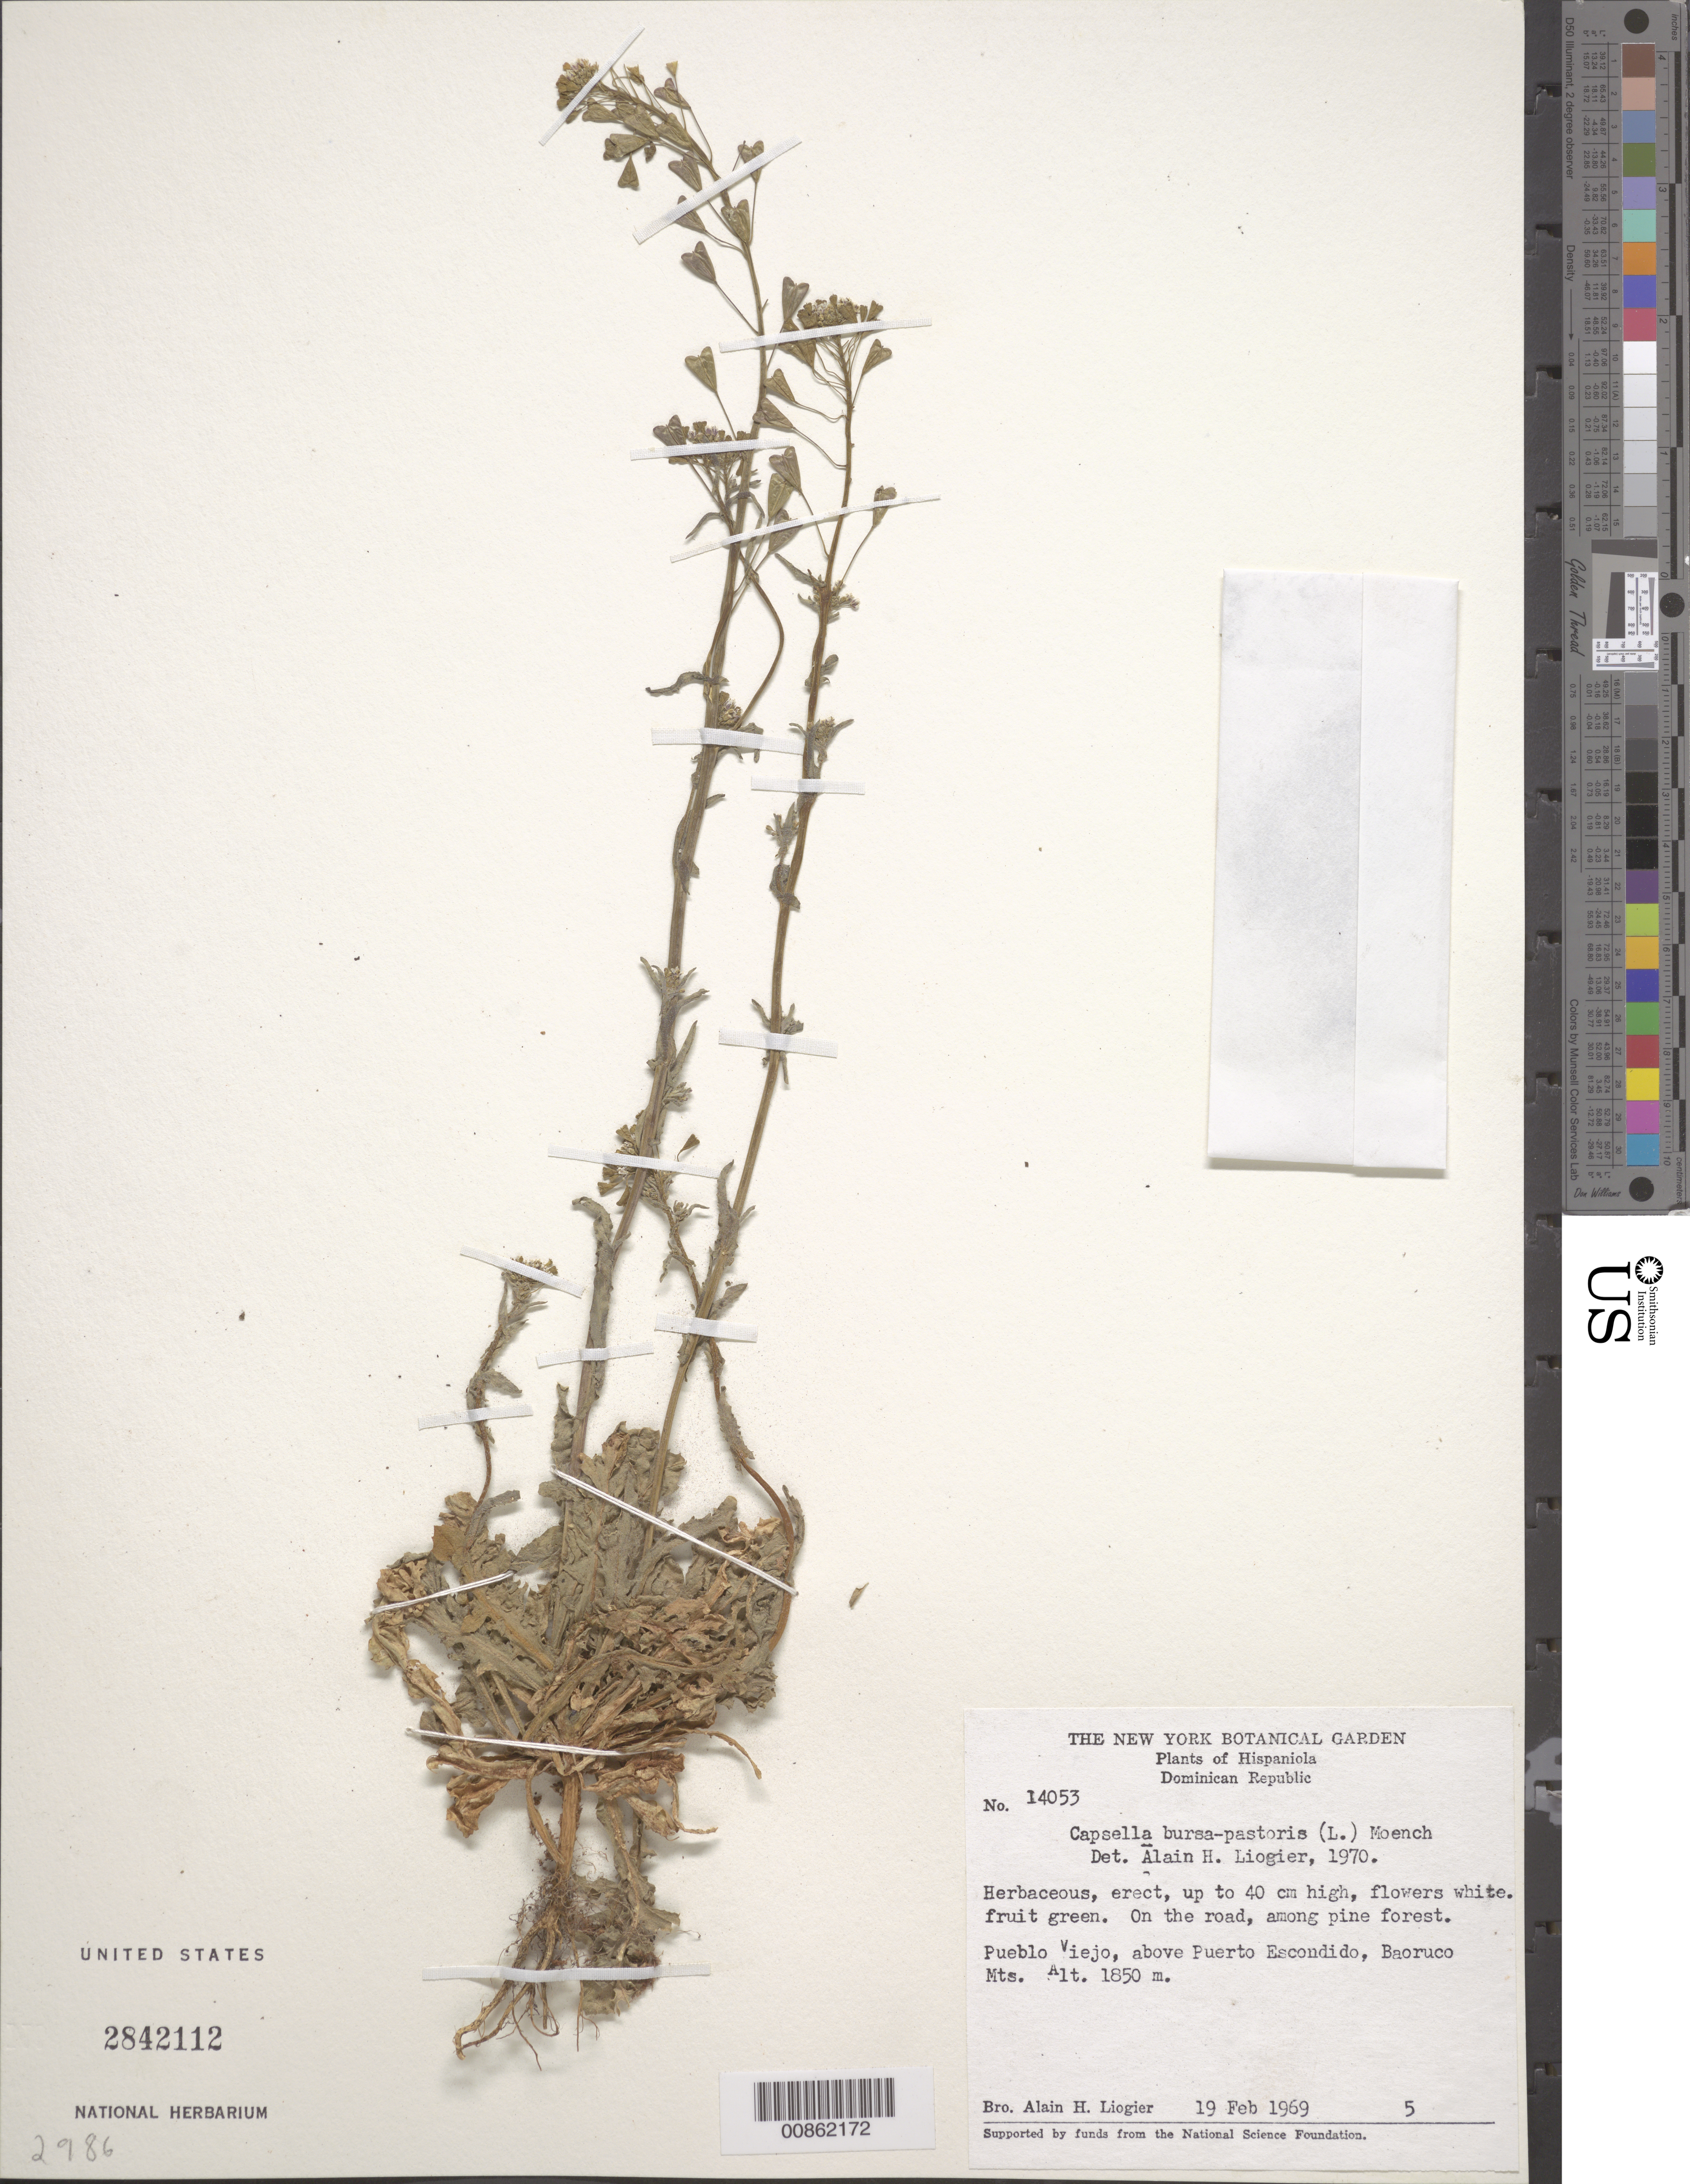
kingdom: Plantae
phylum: Tracheophyta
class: Magnoliopsida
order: Brassicales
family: Brassicaceae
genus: Capsella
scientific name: Capsella bursa-pastoris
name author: (L.) Medik.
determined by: Liogier, Alain H.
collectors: A. H. Liogier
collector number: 14053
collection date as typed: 19 Feb 1969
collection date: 1969-02-19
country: Dominican Republic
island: Hispaniola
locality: Pueblo Viejo, above Puerto Escondido, Baoruco Mts.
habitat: On the road, among pine forest.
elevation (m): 1850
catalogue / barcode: US 2842112